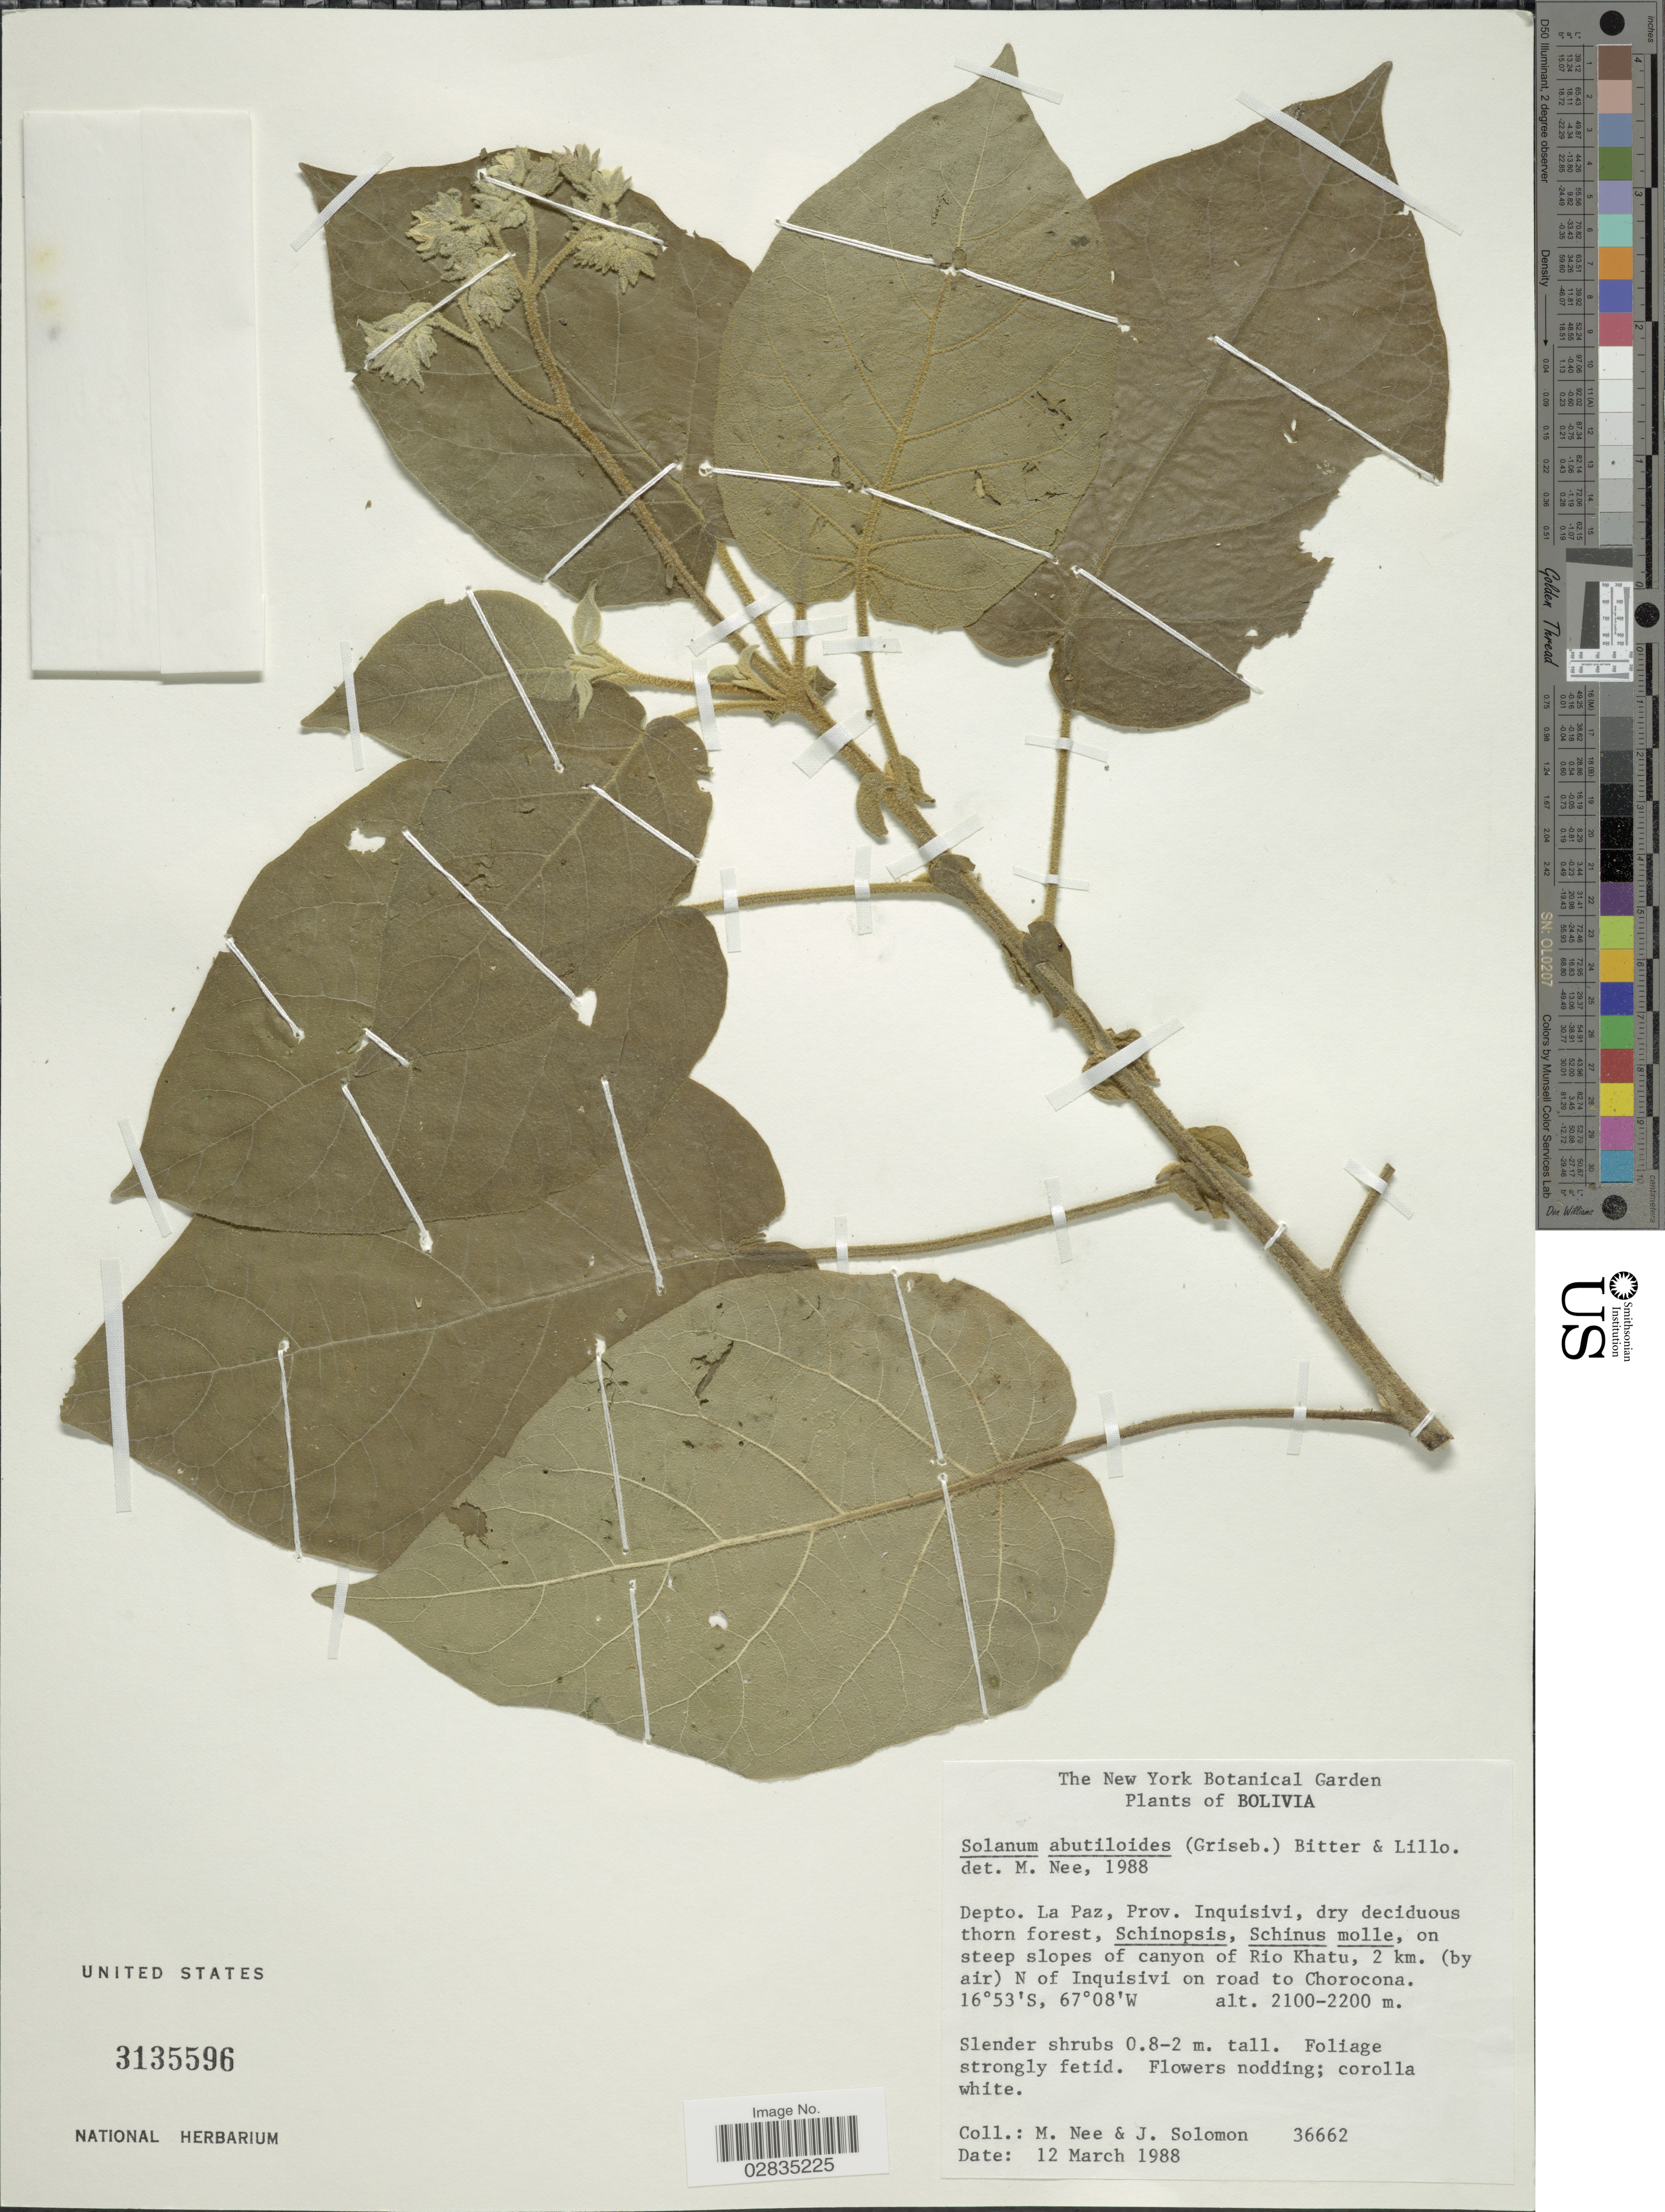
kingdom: Plantae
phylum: Tracheophyta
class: Magnoliopsida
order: Solanales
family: Solanaceae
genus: Solanum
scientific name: Solanum abutiloides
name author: (Griseb.) Bitter & Lillo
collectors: M. Nee & J. Solomon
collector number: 36662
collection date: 1988-03-12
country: Bolivia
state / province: La Paz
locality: Depto. La Paz, Prov. Inquisivi, on steep slopes of canyon of Rio Khatu, 2 km. (by air) N of Inquisivi on road to Chorocona.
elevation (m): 2100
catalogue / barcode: US 3135596